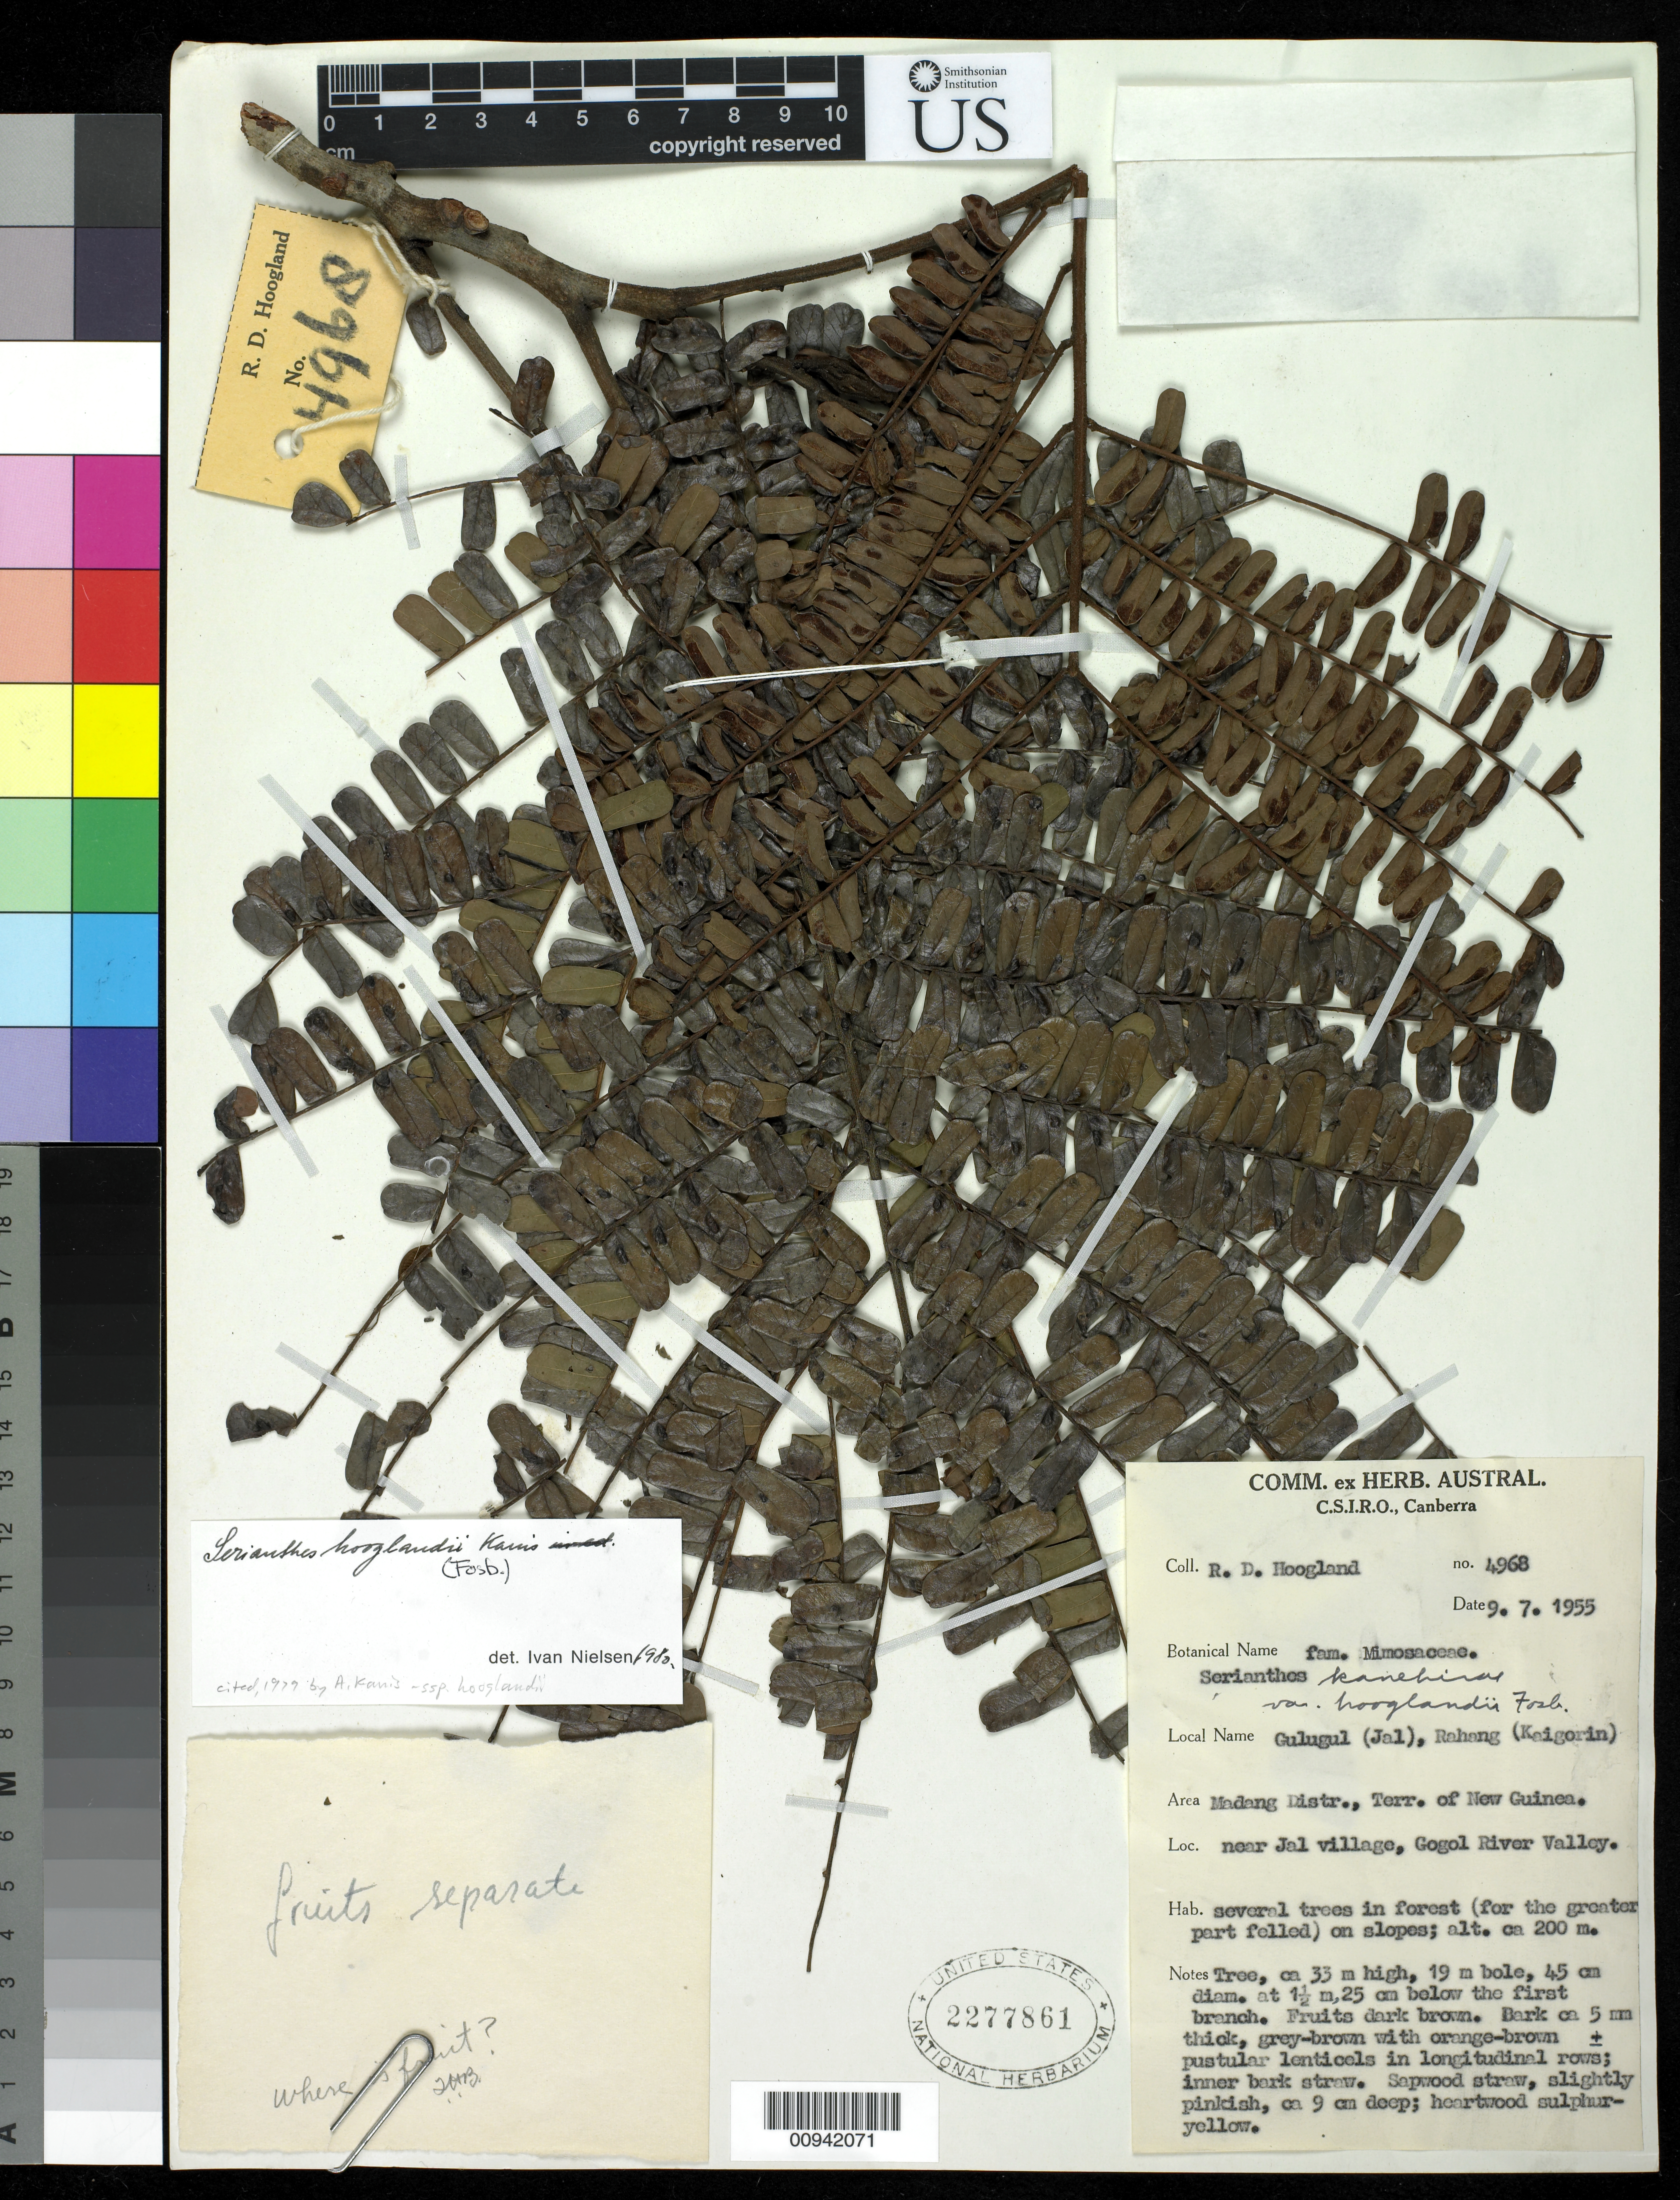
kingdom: Plantae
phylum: Tracheophyta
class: Magnoliopsida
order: Fabales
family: Fabaceae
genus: Serianthes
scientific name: Serianthes hooglandii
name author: (Fosberg) Kanis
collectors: R. D. Hoogland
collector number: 4968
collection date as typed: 07 Sep 1955 or 09 Aug 1955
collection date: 1955-08-09 or 1955-09-07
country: Papua New Guinea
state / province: Madang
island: New Guinea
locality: near Jal village, Gogol River Valley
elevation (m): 200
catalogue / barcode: US 2277861